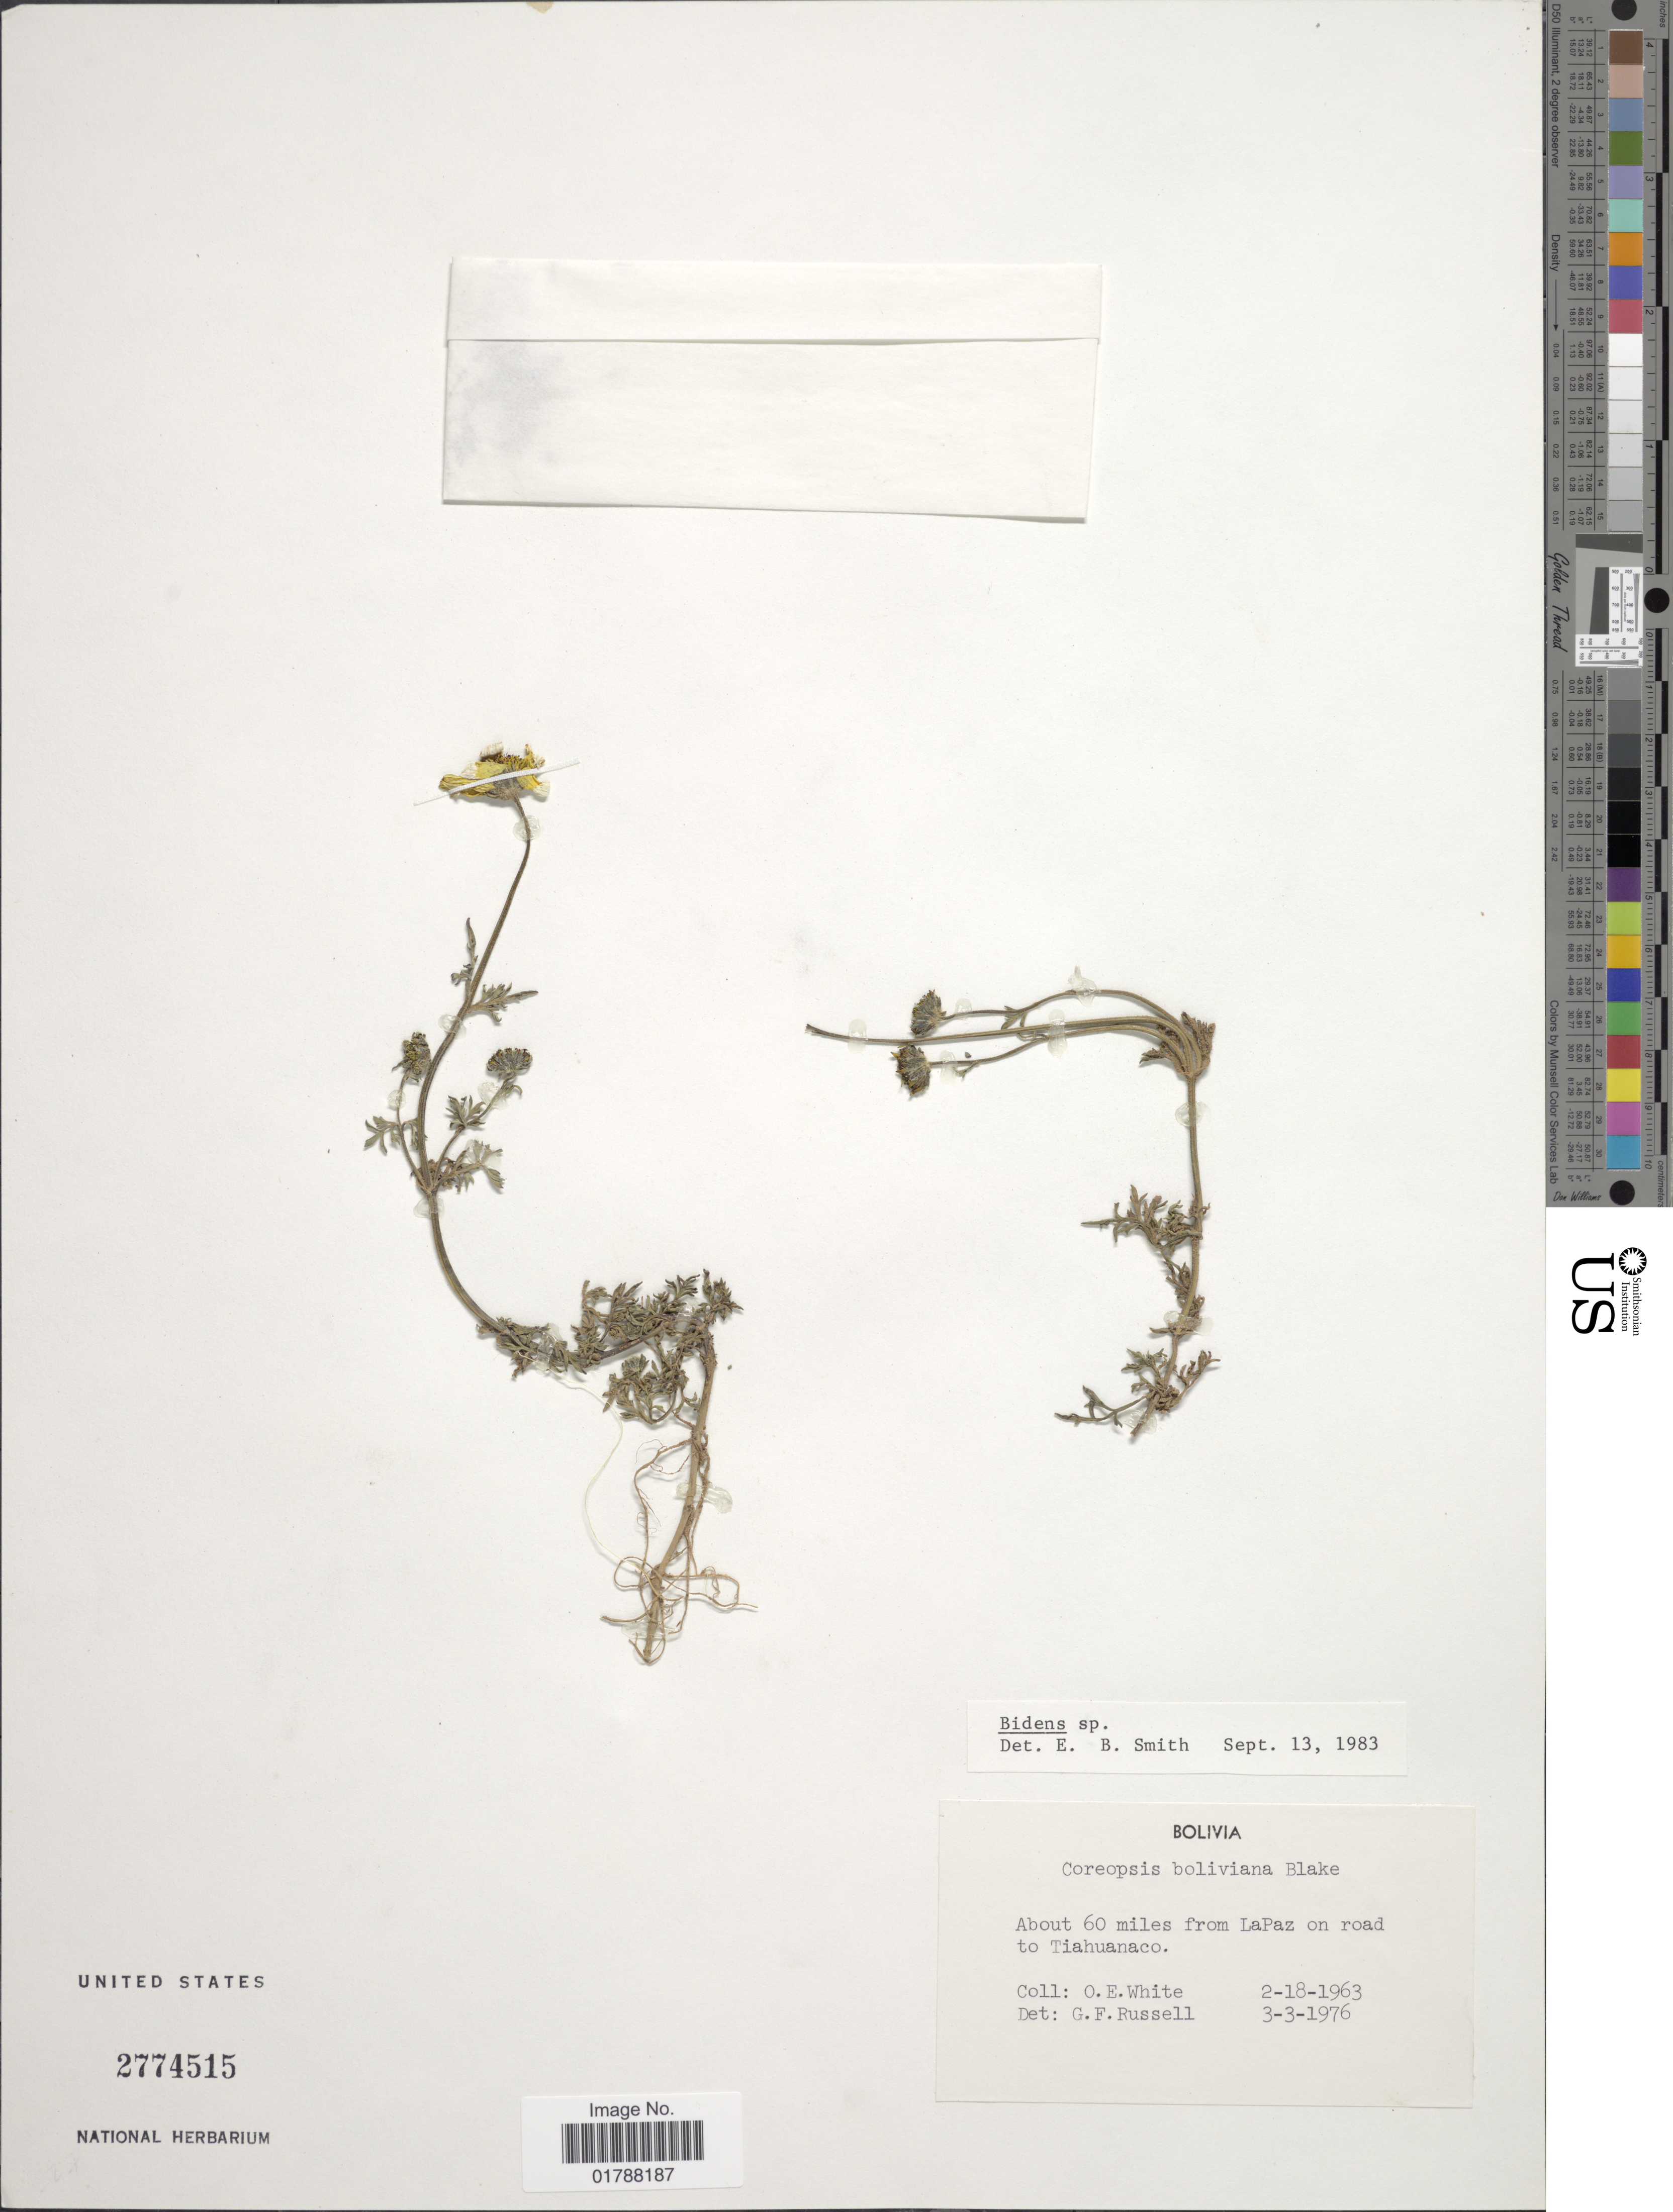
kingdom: Plantae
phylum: Tracheophyta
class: Magnoliopsida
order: Asterales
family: Asteraceae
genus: Bidens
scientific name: Bidens andicola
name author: Kunth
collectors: O. E. White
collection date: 1963-02-18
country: Bolivia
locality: About 60 miles from LaPaz on road to Tiahuanaco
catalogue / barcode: US 2774515